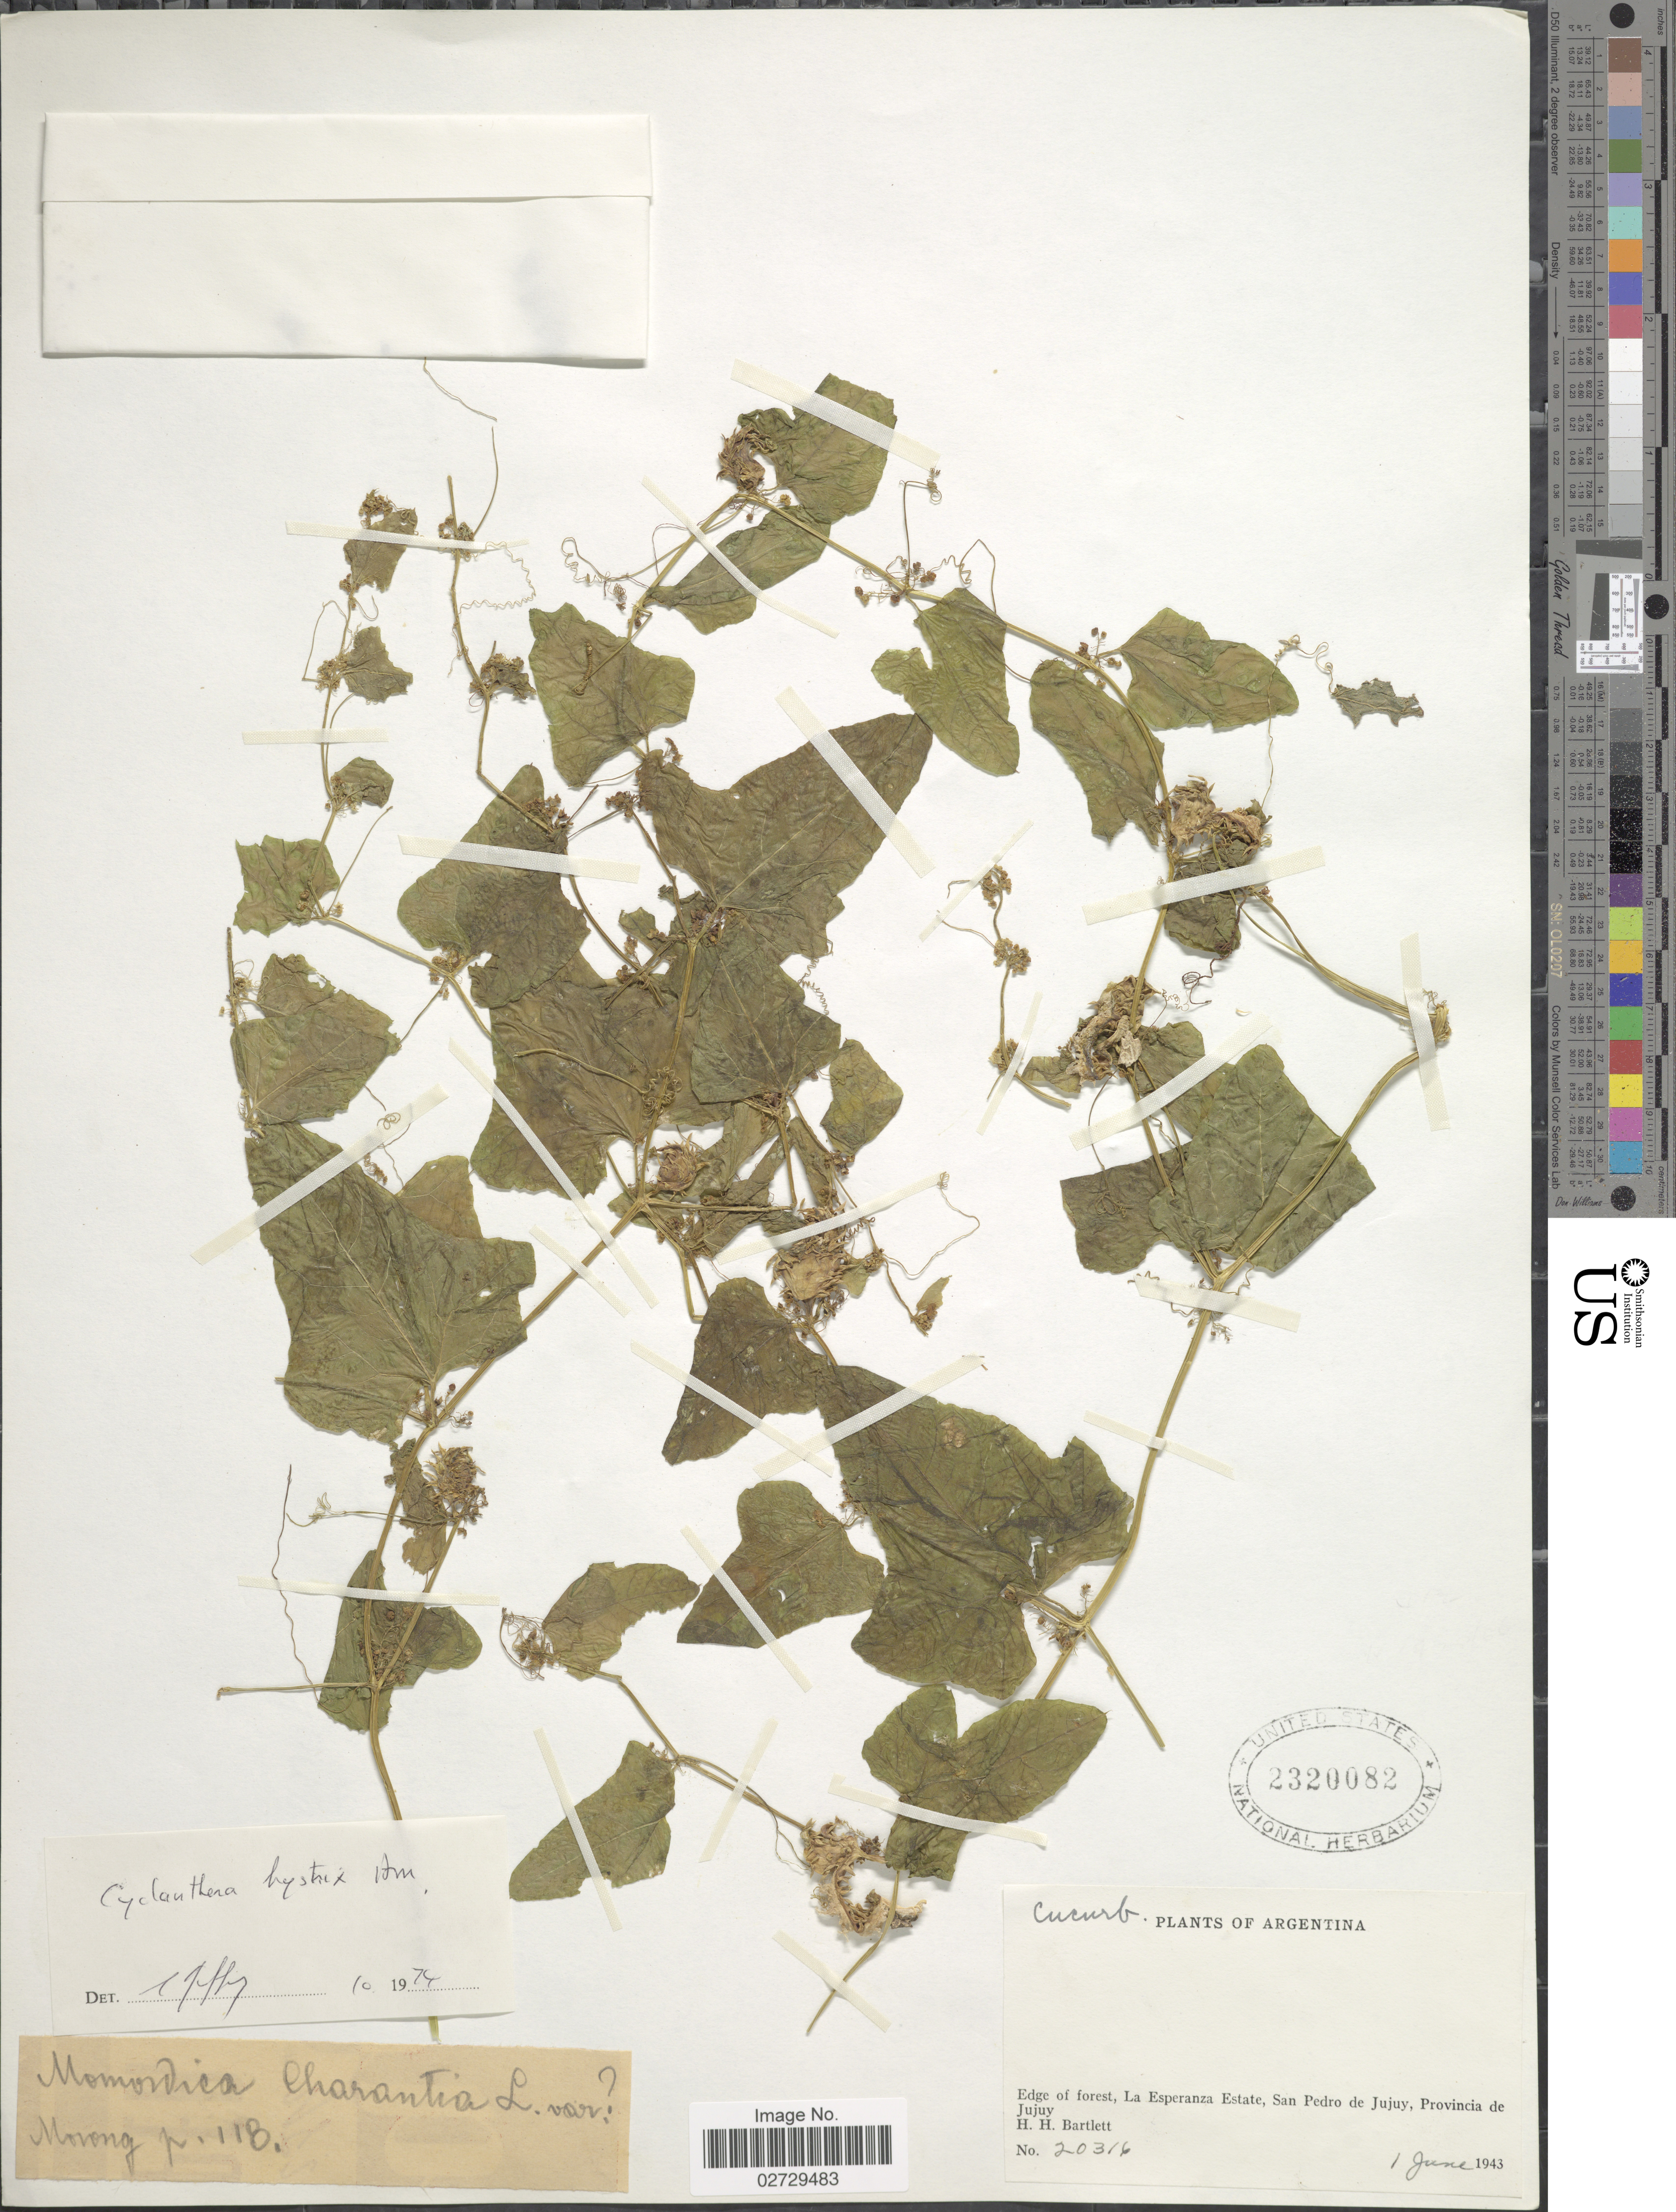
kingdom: Plantae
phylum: Tracheophyta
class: Magnoliopsida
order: Cucurbitales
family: Cucurbitaceae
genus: Cyclanthera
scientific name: Cyclanthera hystrix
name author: (Gillies) Arn.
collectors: H. H. Bartlett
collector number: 20316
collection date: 1943-06-01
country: Argentina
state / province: Jujuy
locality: Edge of forest, La Esperanza Estate, San Pedro de Jujuy.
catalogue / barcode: US 2320082